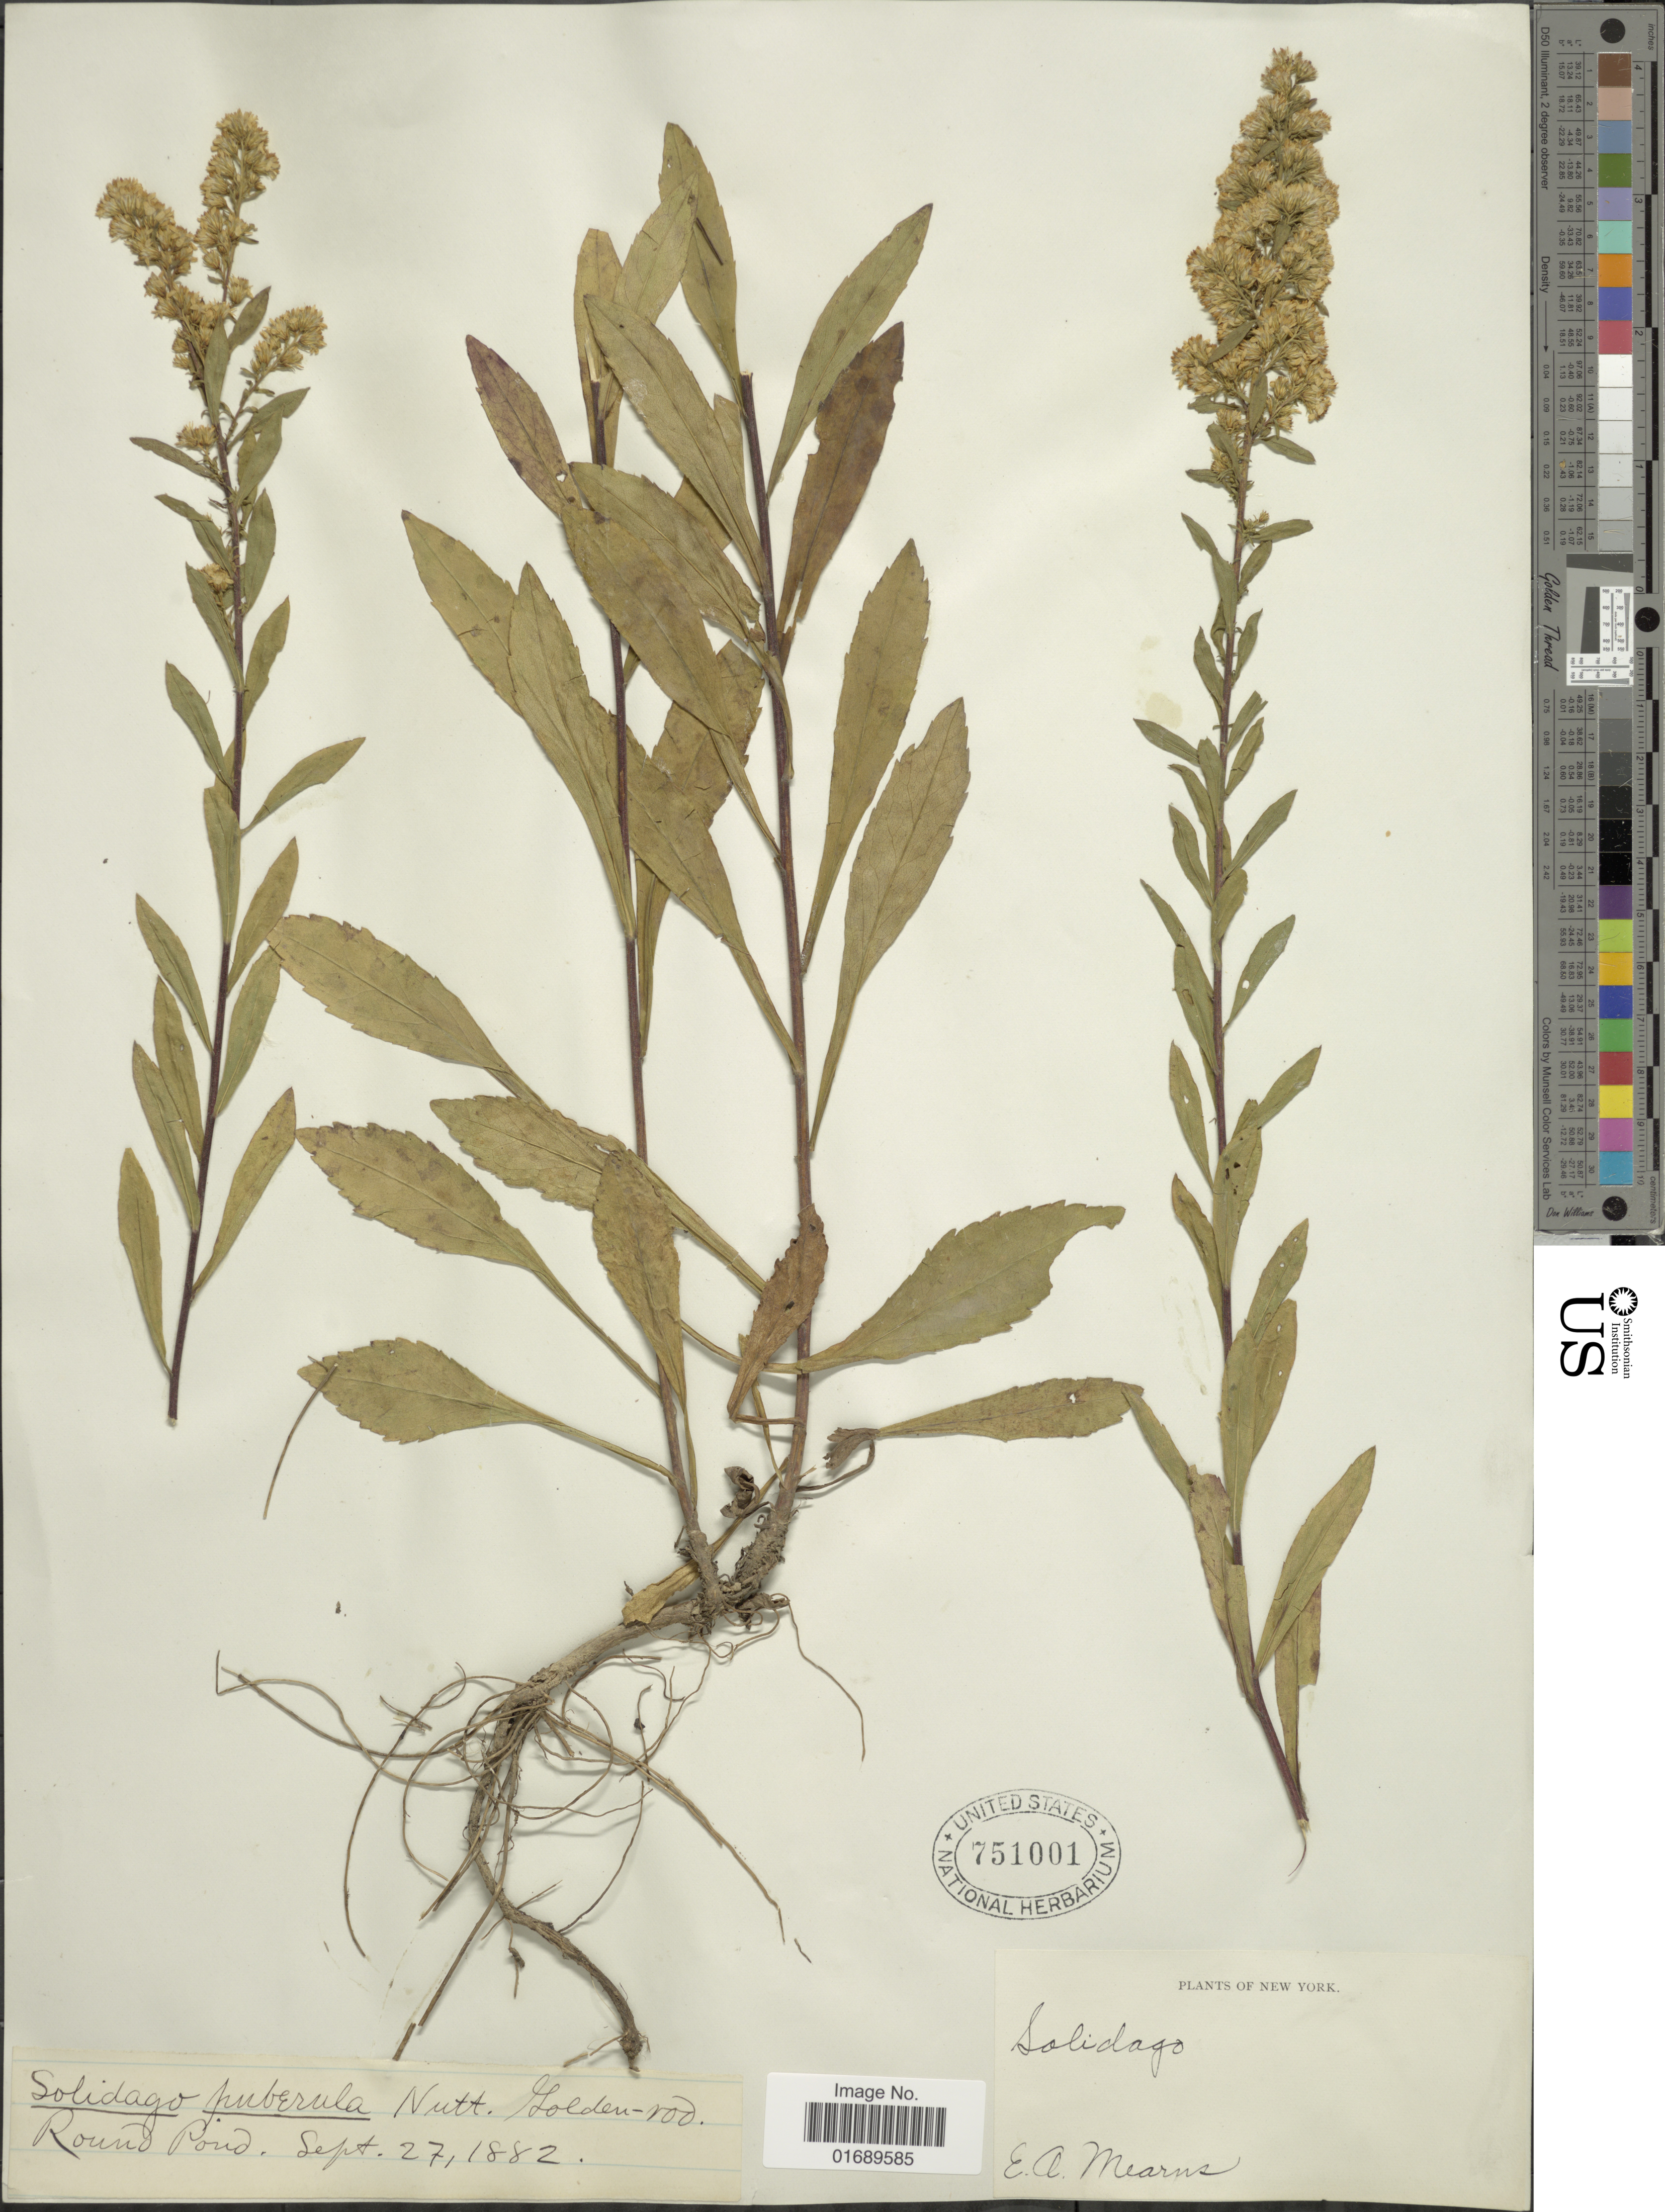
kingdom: Plantae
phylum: Tracheophyta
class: Magnoliopsida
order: Asterales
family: Asteraceae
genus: Solidago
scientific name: Solidago puberula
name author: Nutt.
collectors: E. A. Mearns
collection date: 1882-09-27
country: United States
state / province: New York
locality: Round Pond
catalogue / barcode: US 751001